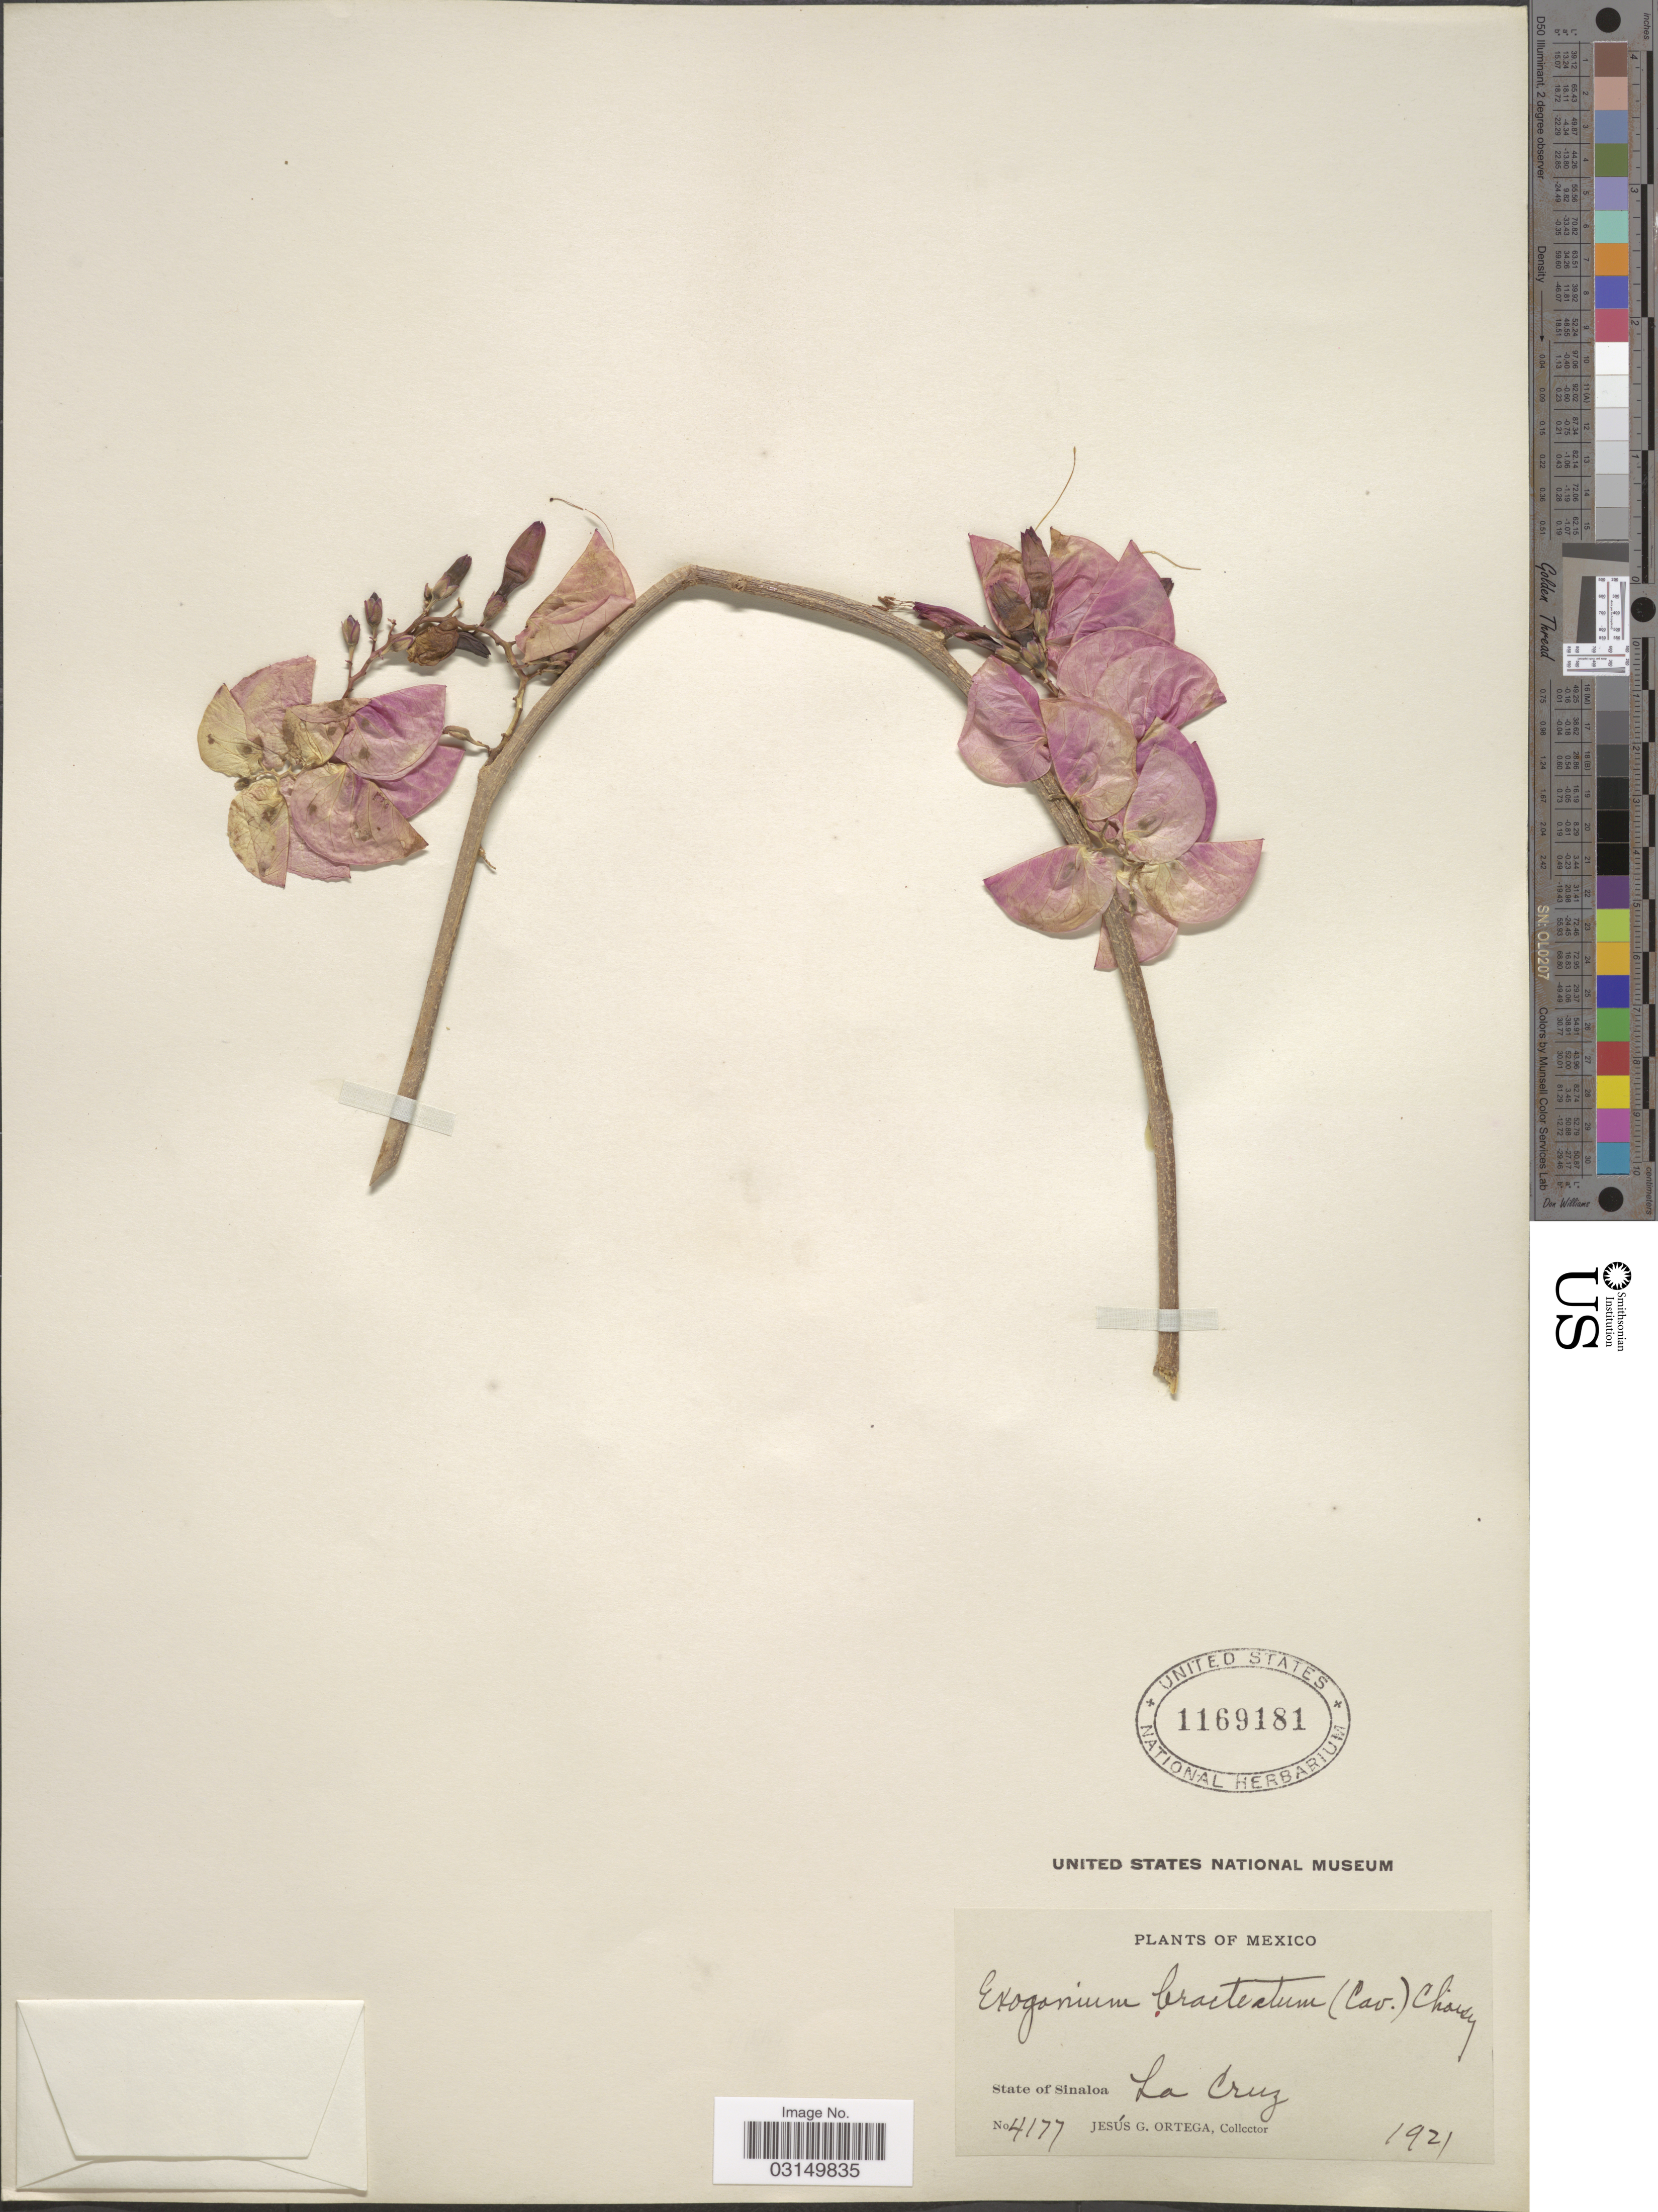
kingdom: Plantae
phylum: Tracheophyta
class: Magnoliopsida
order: Solanales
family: Convolvulaceae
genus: Ipomoea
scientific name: Ipomoea bracteata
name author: Cav.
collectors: J. Ortega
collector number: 4177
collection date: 1921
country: Mexico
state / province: Sinaloa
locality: State of Sinaloa, La Cruz.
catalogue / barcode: US 1169181